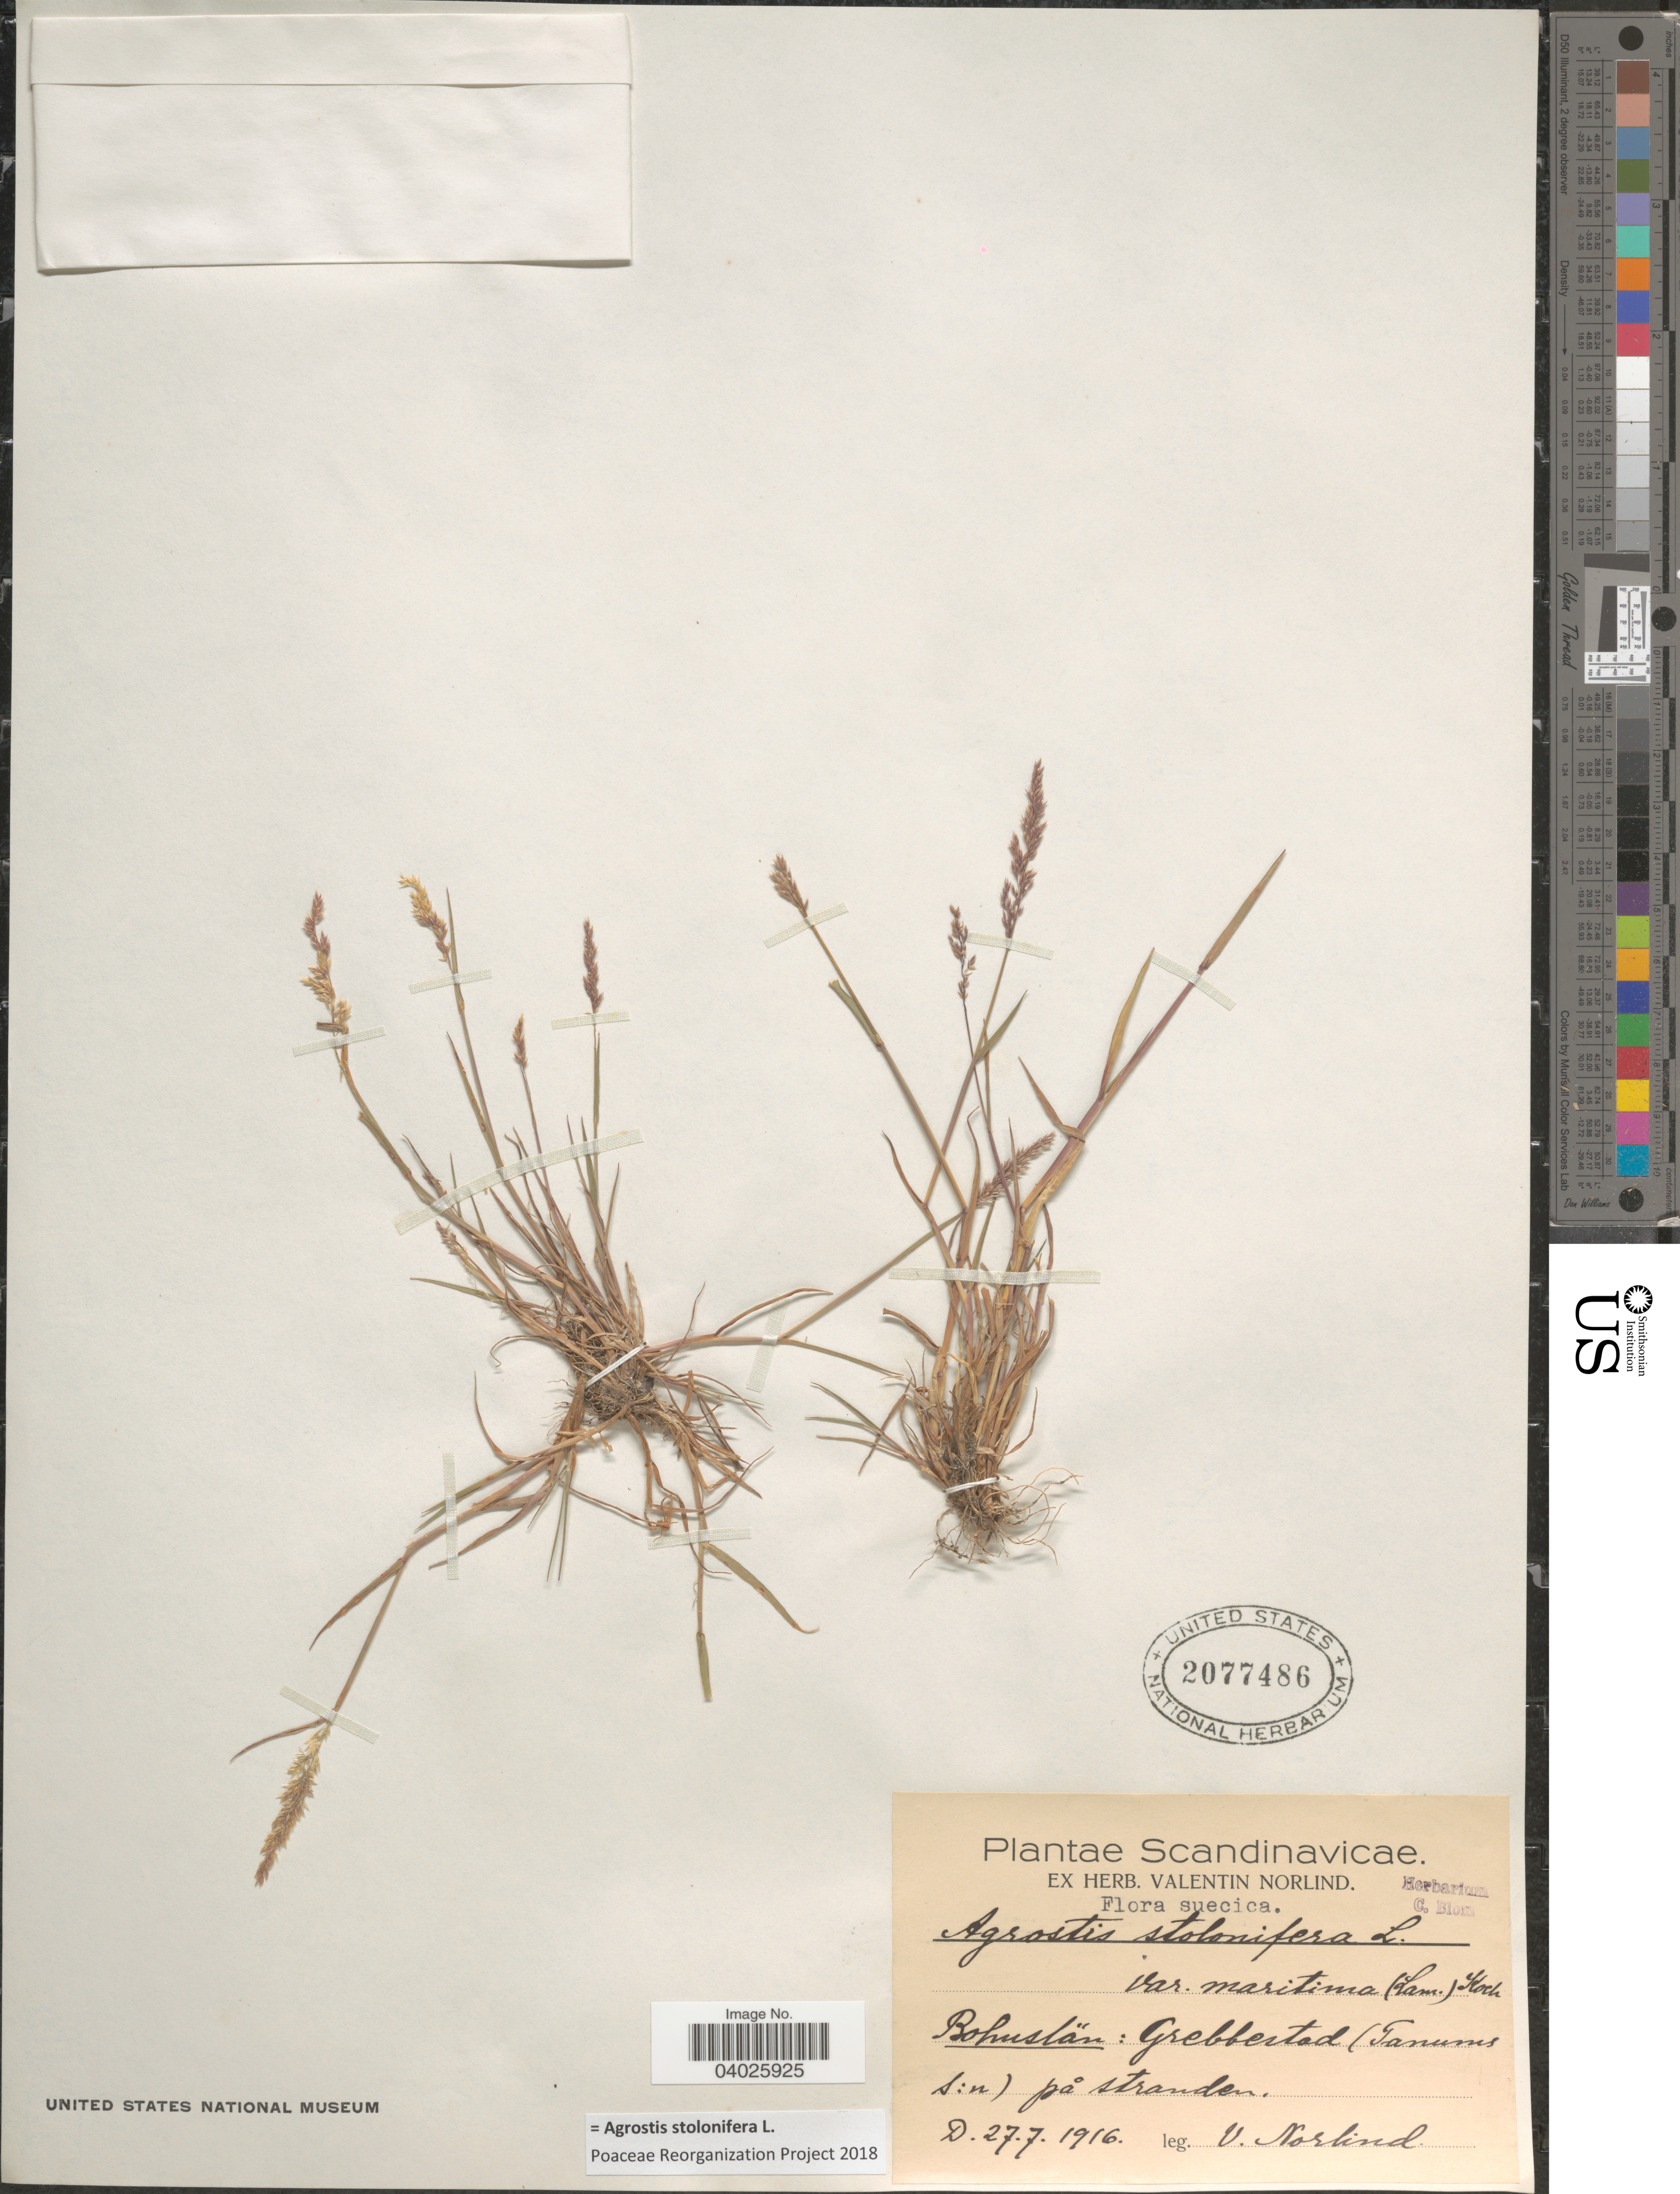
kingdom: Plantae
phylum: Tracheophyta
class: Liliopsida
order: Poales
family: Poaceae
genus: Agrostis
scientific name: Agrostis stolonifera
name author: L.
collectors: V. Norlind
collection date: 1916-07-27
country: Sweden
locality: Scandinavicae. Suecica. Bohuslän: Grebbestad (Tanums S:n) på stranden.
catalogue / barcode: US 2077486